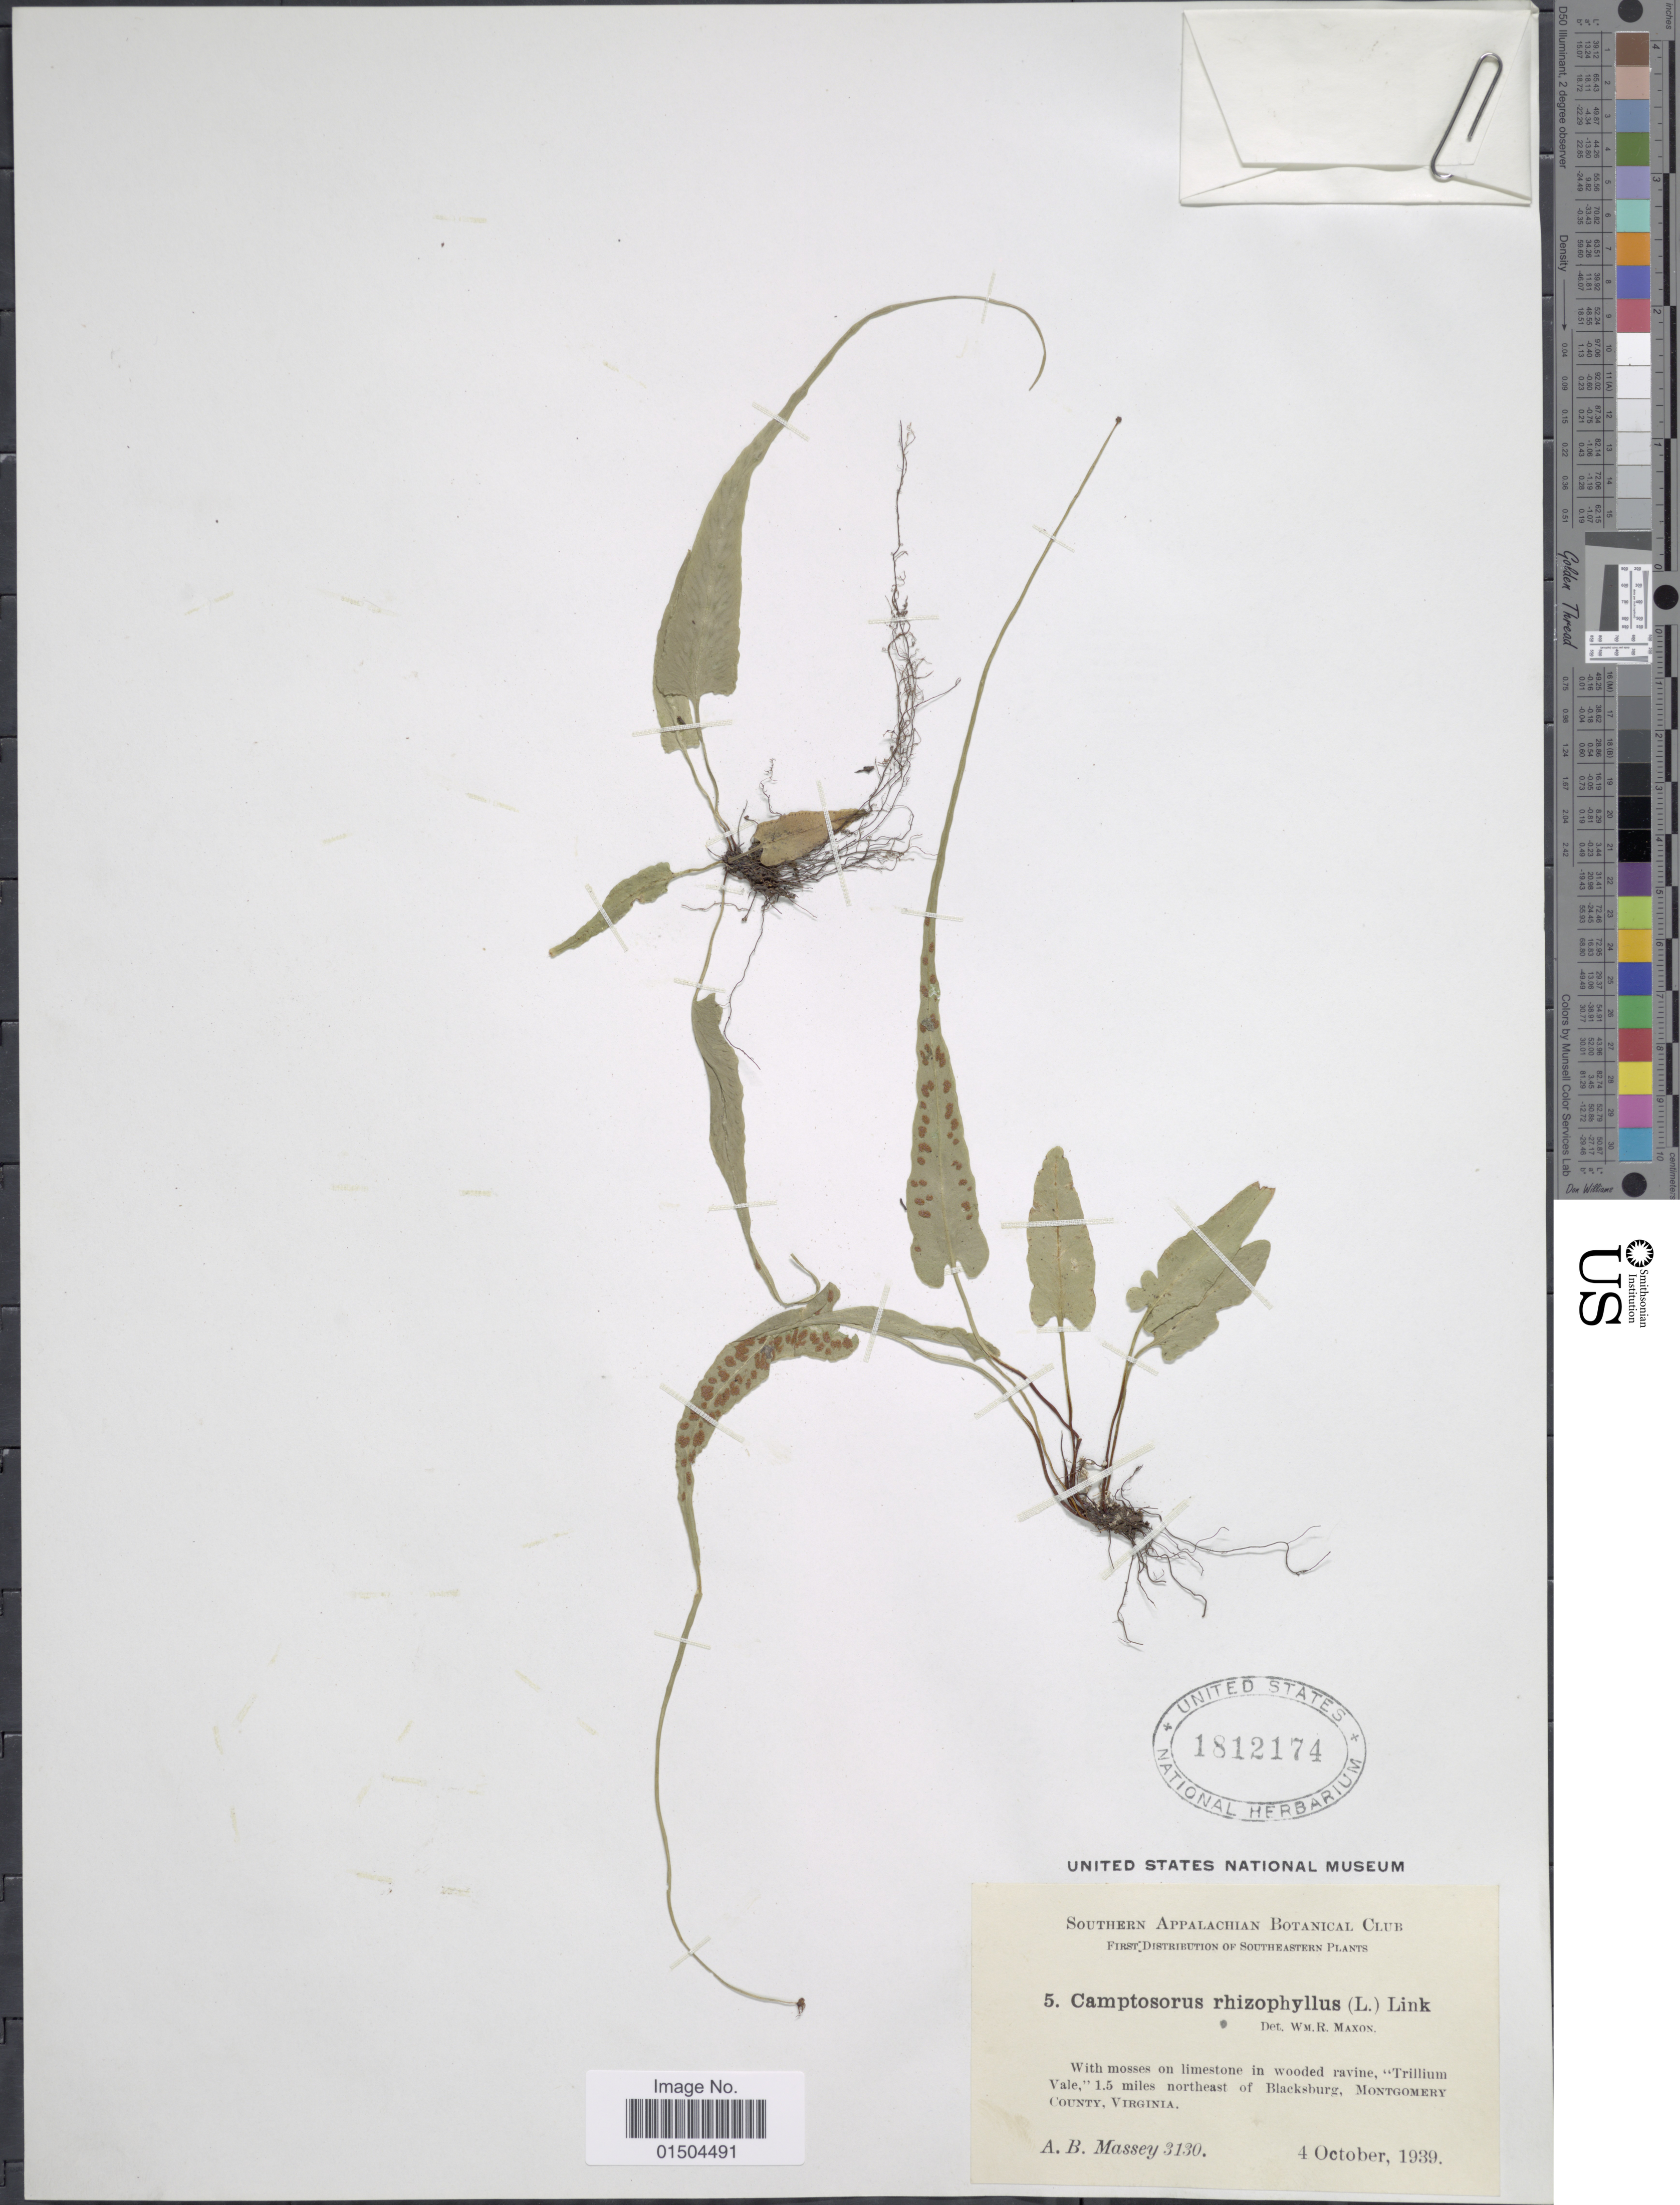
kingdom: Plantae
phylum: Tracheophyta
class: Polypodiopsida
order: Polypodiales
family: Aspleniaceae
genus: Asplenium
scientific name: Asplenium rhizophyllum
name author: L.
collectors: A. Massey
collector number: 3130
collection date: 1939-10-04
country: United States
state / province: Virginia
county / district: Montgomery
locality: With mosses on limestone in wooded ravine, "Trillium Vale", 1.5 miles northeast of Blacksburg, Montgomery County.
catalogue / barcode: US 1812174